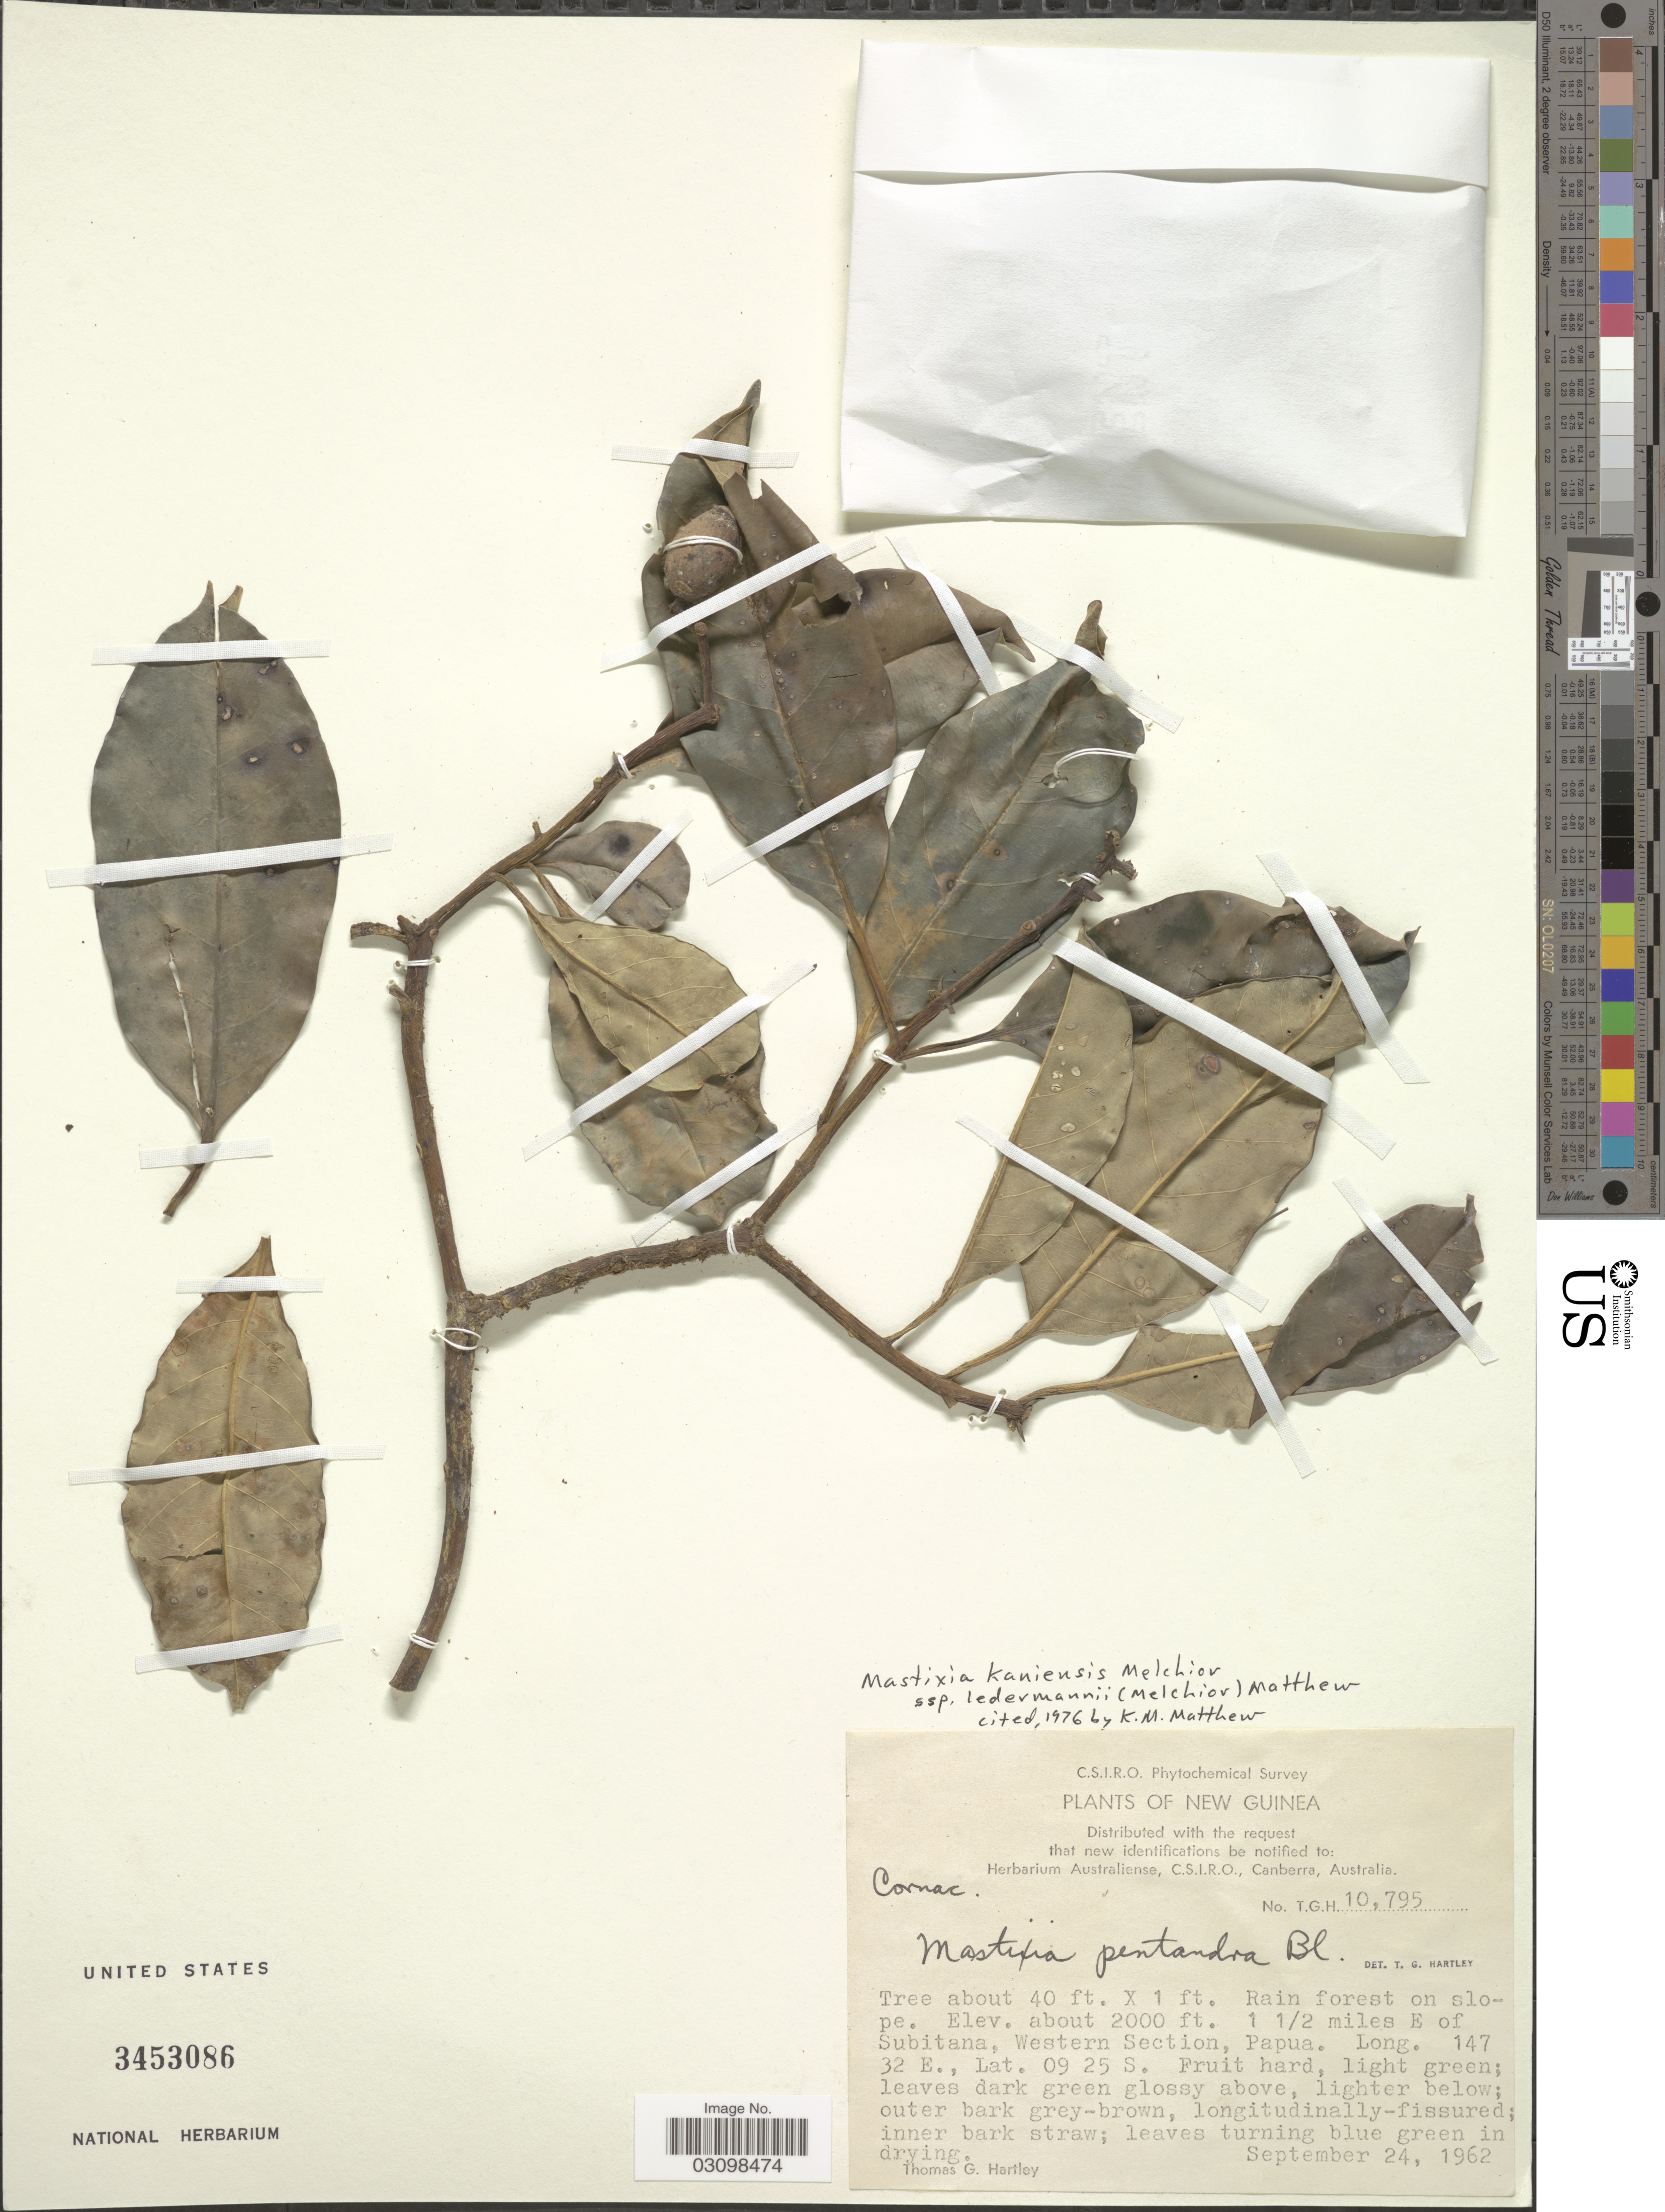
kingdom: Plantae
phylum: Tracheophyta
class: Magnoliopsida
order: Cornales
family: Nyssaceae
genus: Mastixia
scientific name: Mastixia kaniensis subsp. ledermannii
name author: (Melch.) K.M. Matthew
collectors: T. G. Hartley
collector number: TGH10795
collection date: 1962-09-24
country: Papua New Guinea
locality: New Guinea. 1 ½ miles E of Subitana, Western Section, Papua.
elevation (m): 610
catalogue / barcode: US 3453086